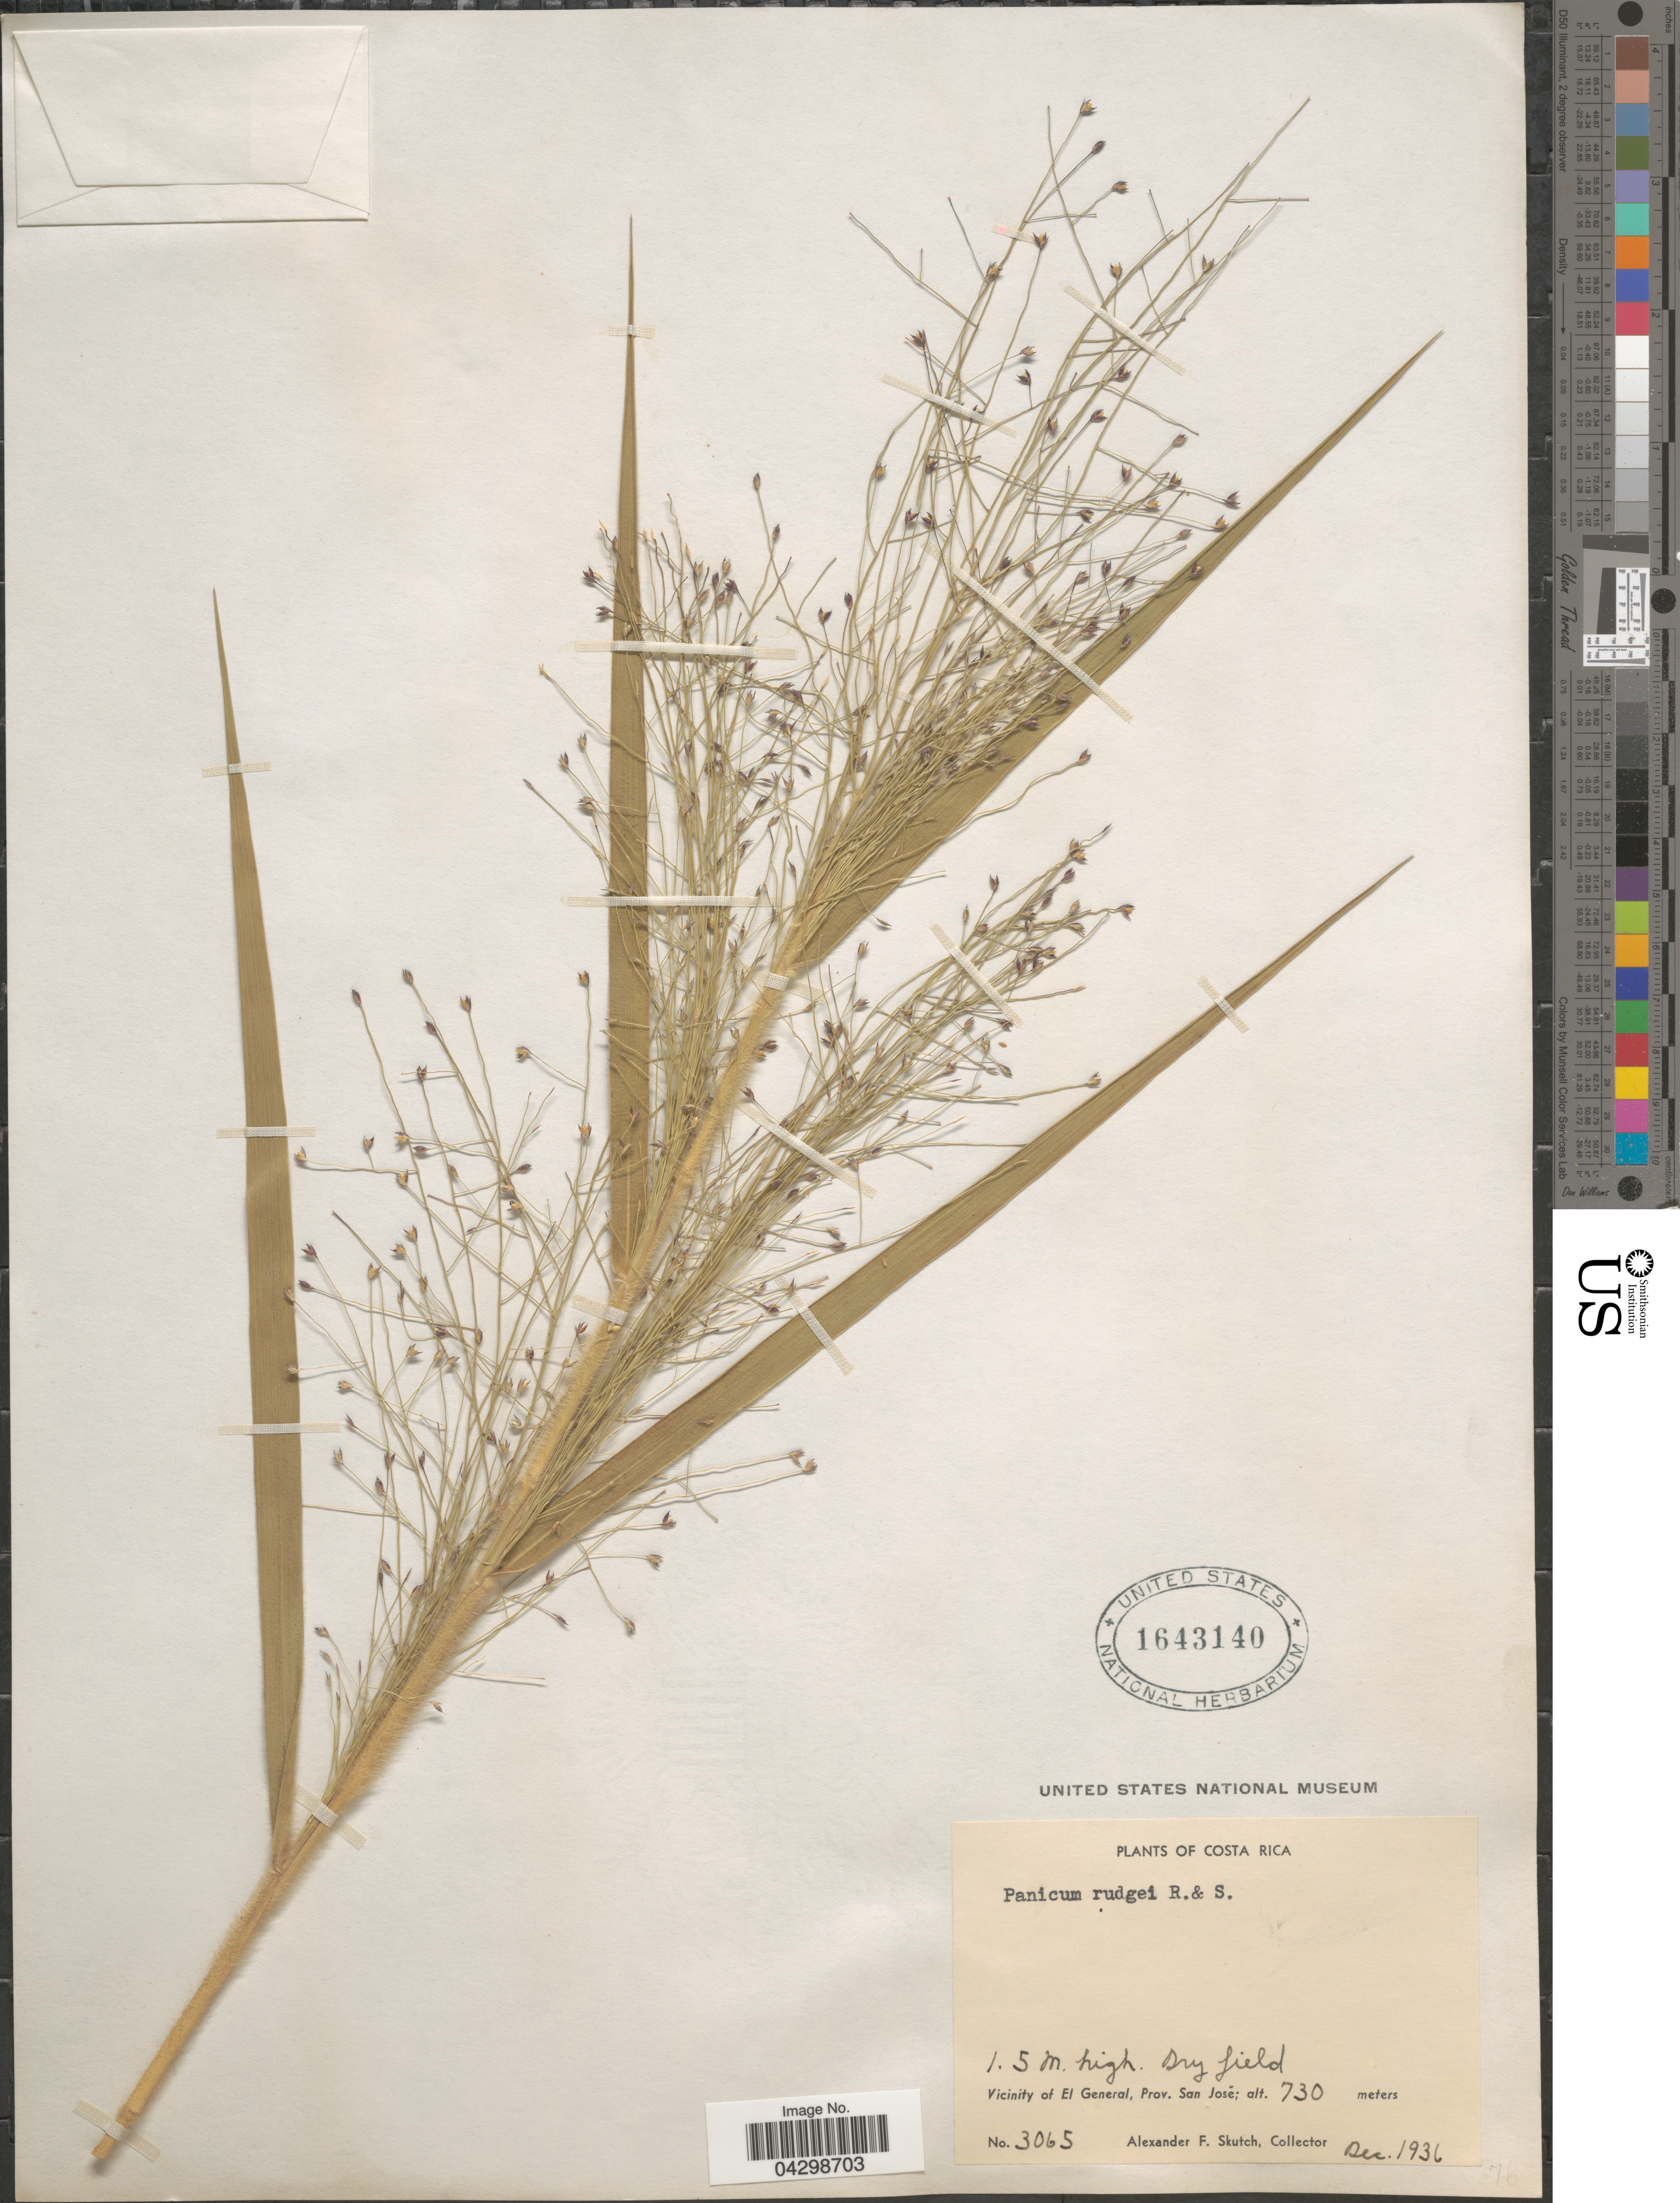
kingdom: Plantae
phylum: Tracheophyta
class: Liliopsida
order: Poales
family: Poaceae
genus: Panicum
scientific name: Panicum rudgei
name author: Roem. & Schult.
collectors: A. F. Skutch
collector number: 3065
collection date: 1936-12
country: Costa Rica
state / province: San José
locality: Vicinity of El General.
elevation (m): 730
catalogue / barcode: US 1643140